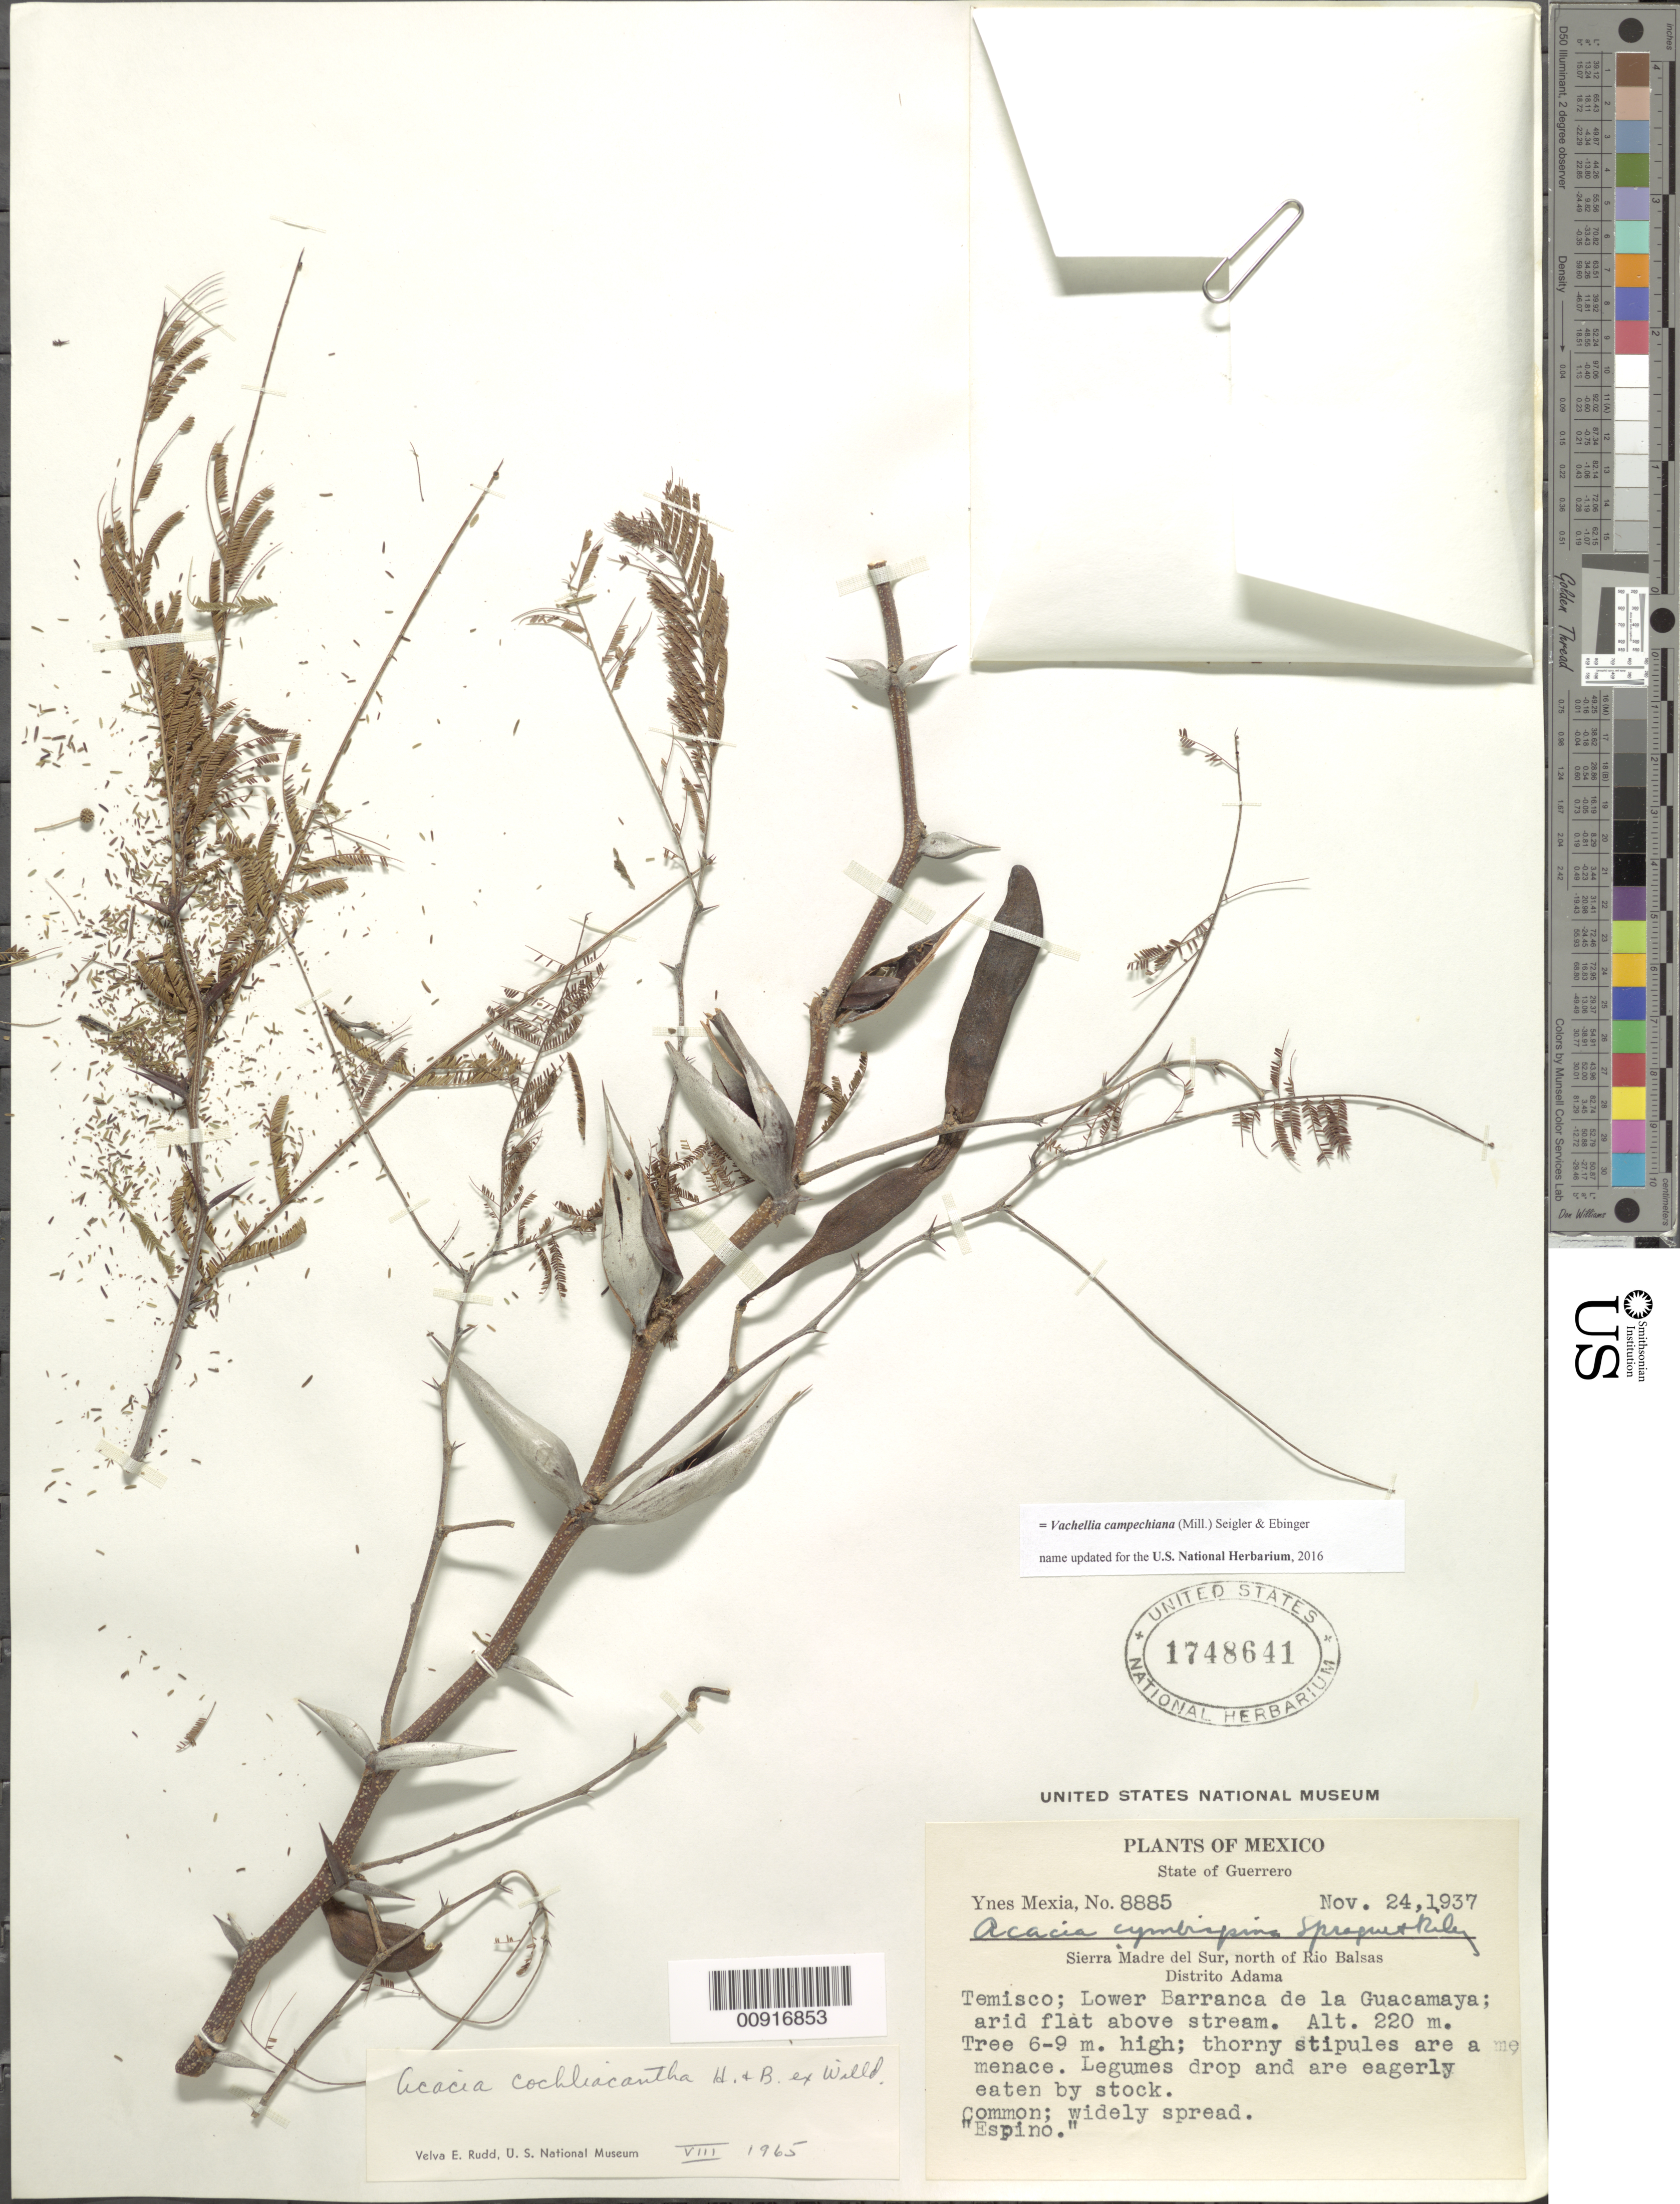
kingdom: Plantae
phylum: Tracheophyta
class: Magnoliopsida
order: Fabales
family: Fabaceae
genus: Vachellia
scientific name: Vachellia campechiana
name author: (Mill.) Seigler & Ebinger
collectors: Y. Mexia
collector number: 8885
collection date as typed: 24 Nov 1937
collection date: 1937-11-24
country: Mexico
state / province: Guerrero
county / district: Adama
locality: Temisco; lower Barranca de la Guacamaya. Sierra Madre del Sir, north of Río Balsas. Distrito Adama, Guerrero.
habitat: Arid flat above stream.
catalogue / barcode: US 1748641